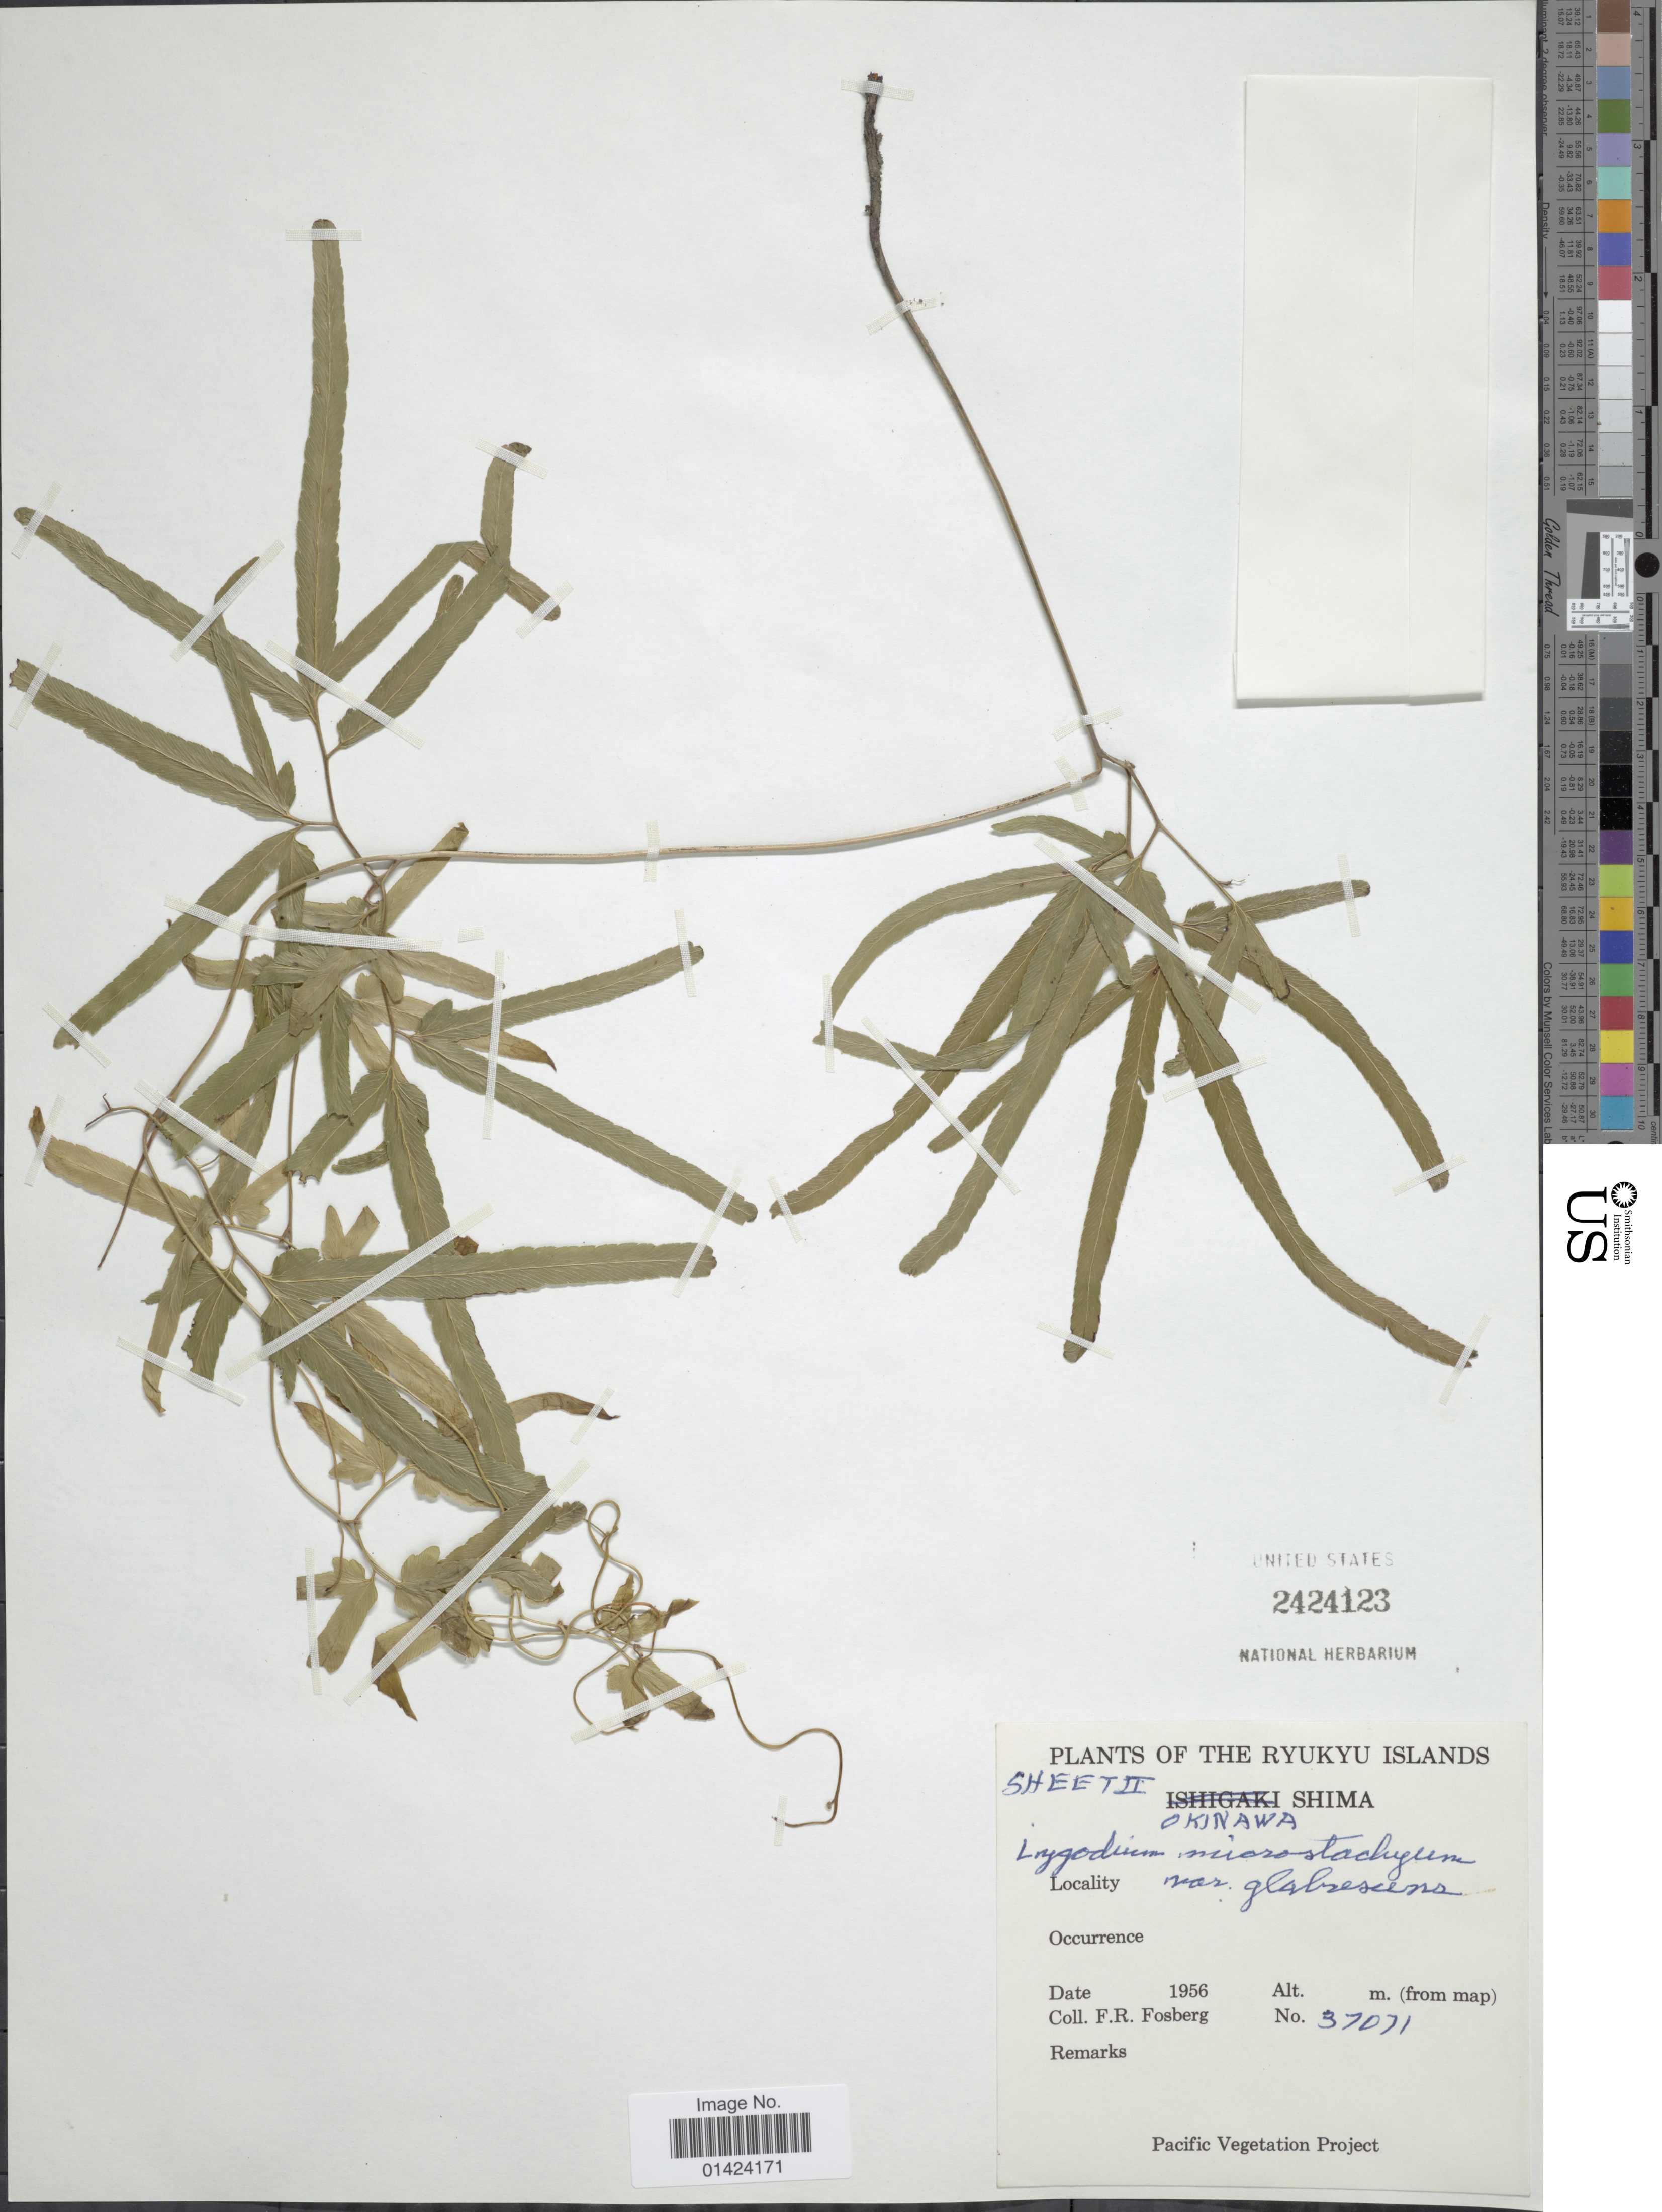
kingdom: Plantae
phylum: Tracheophyta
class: Polypodiopsida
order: Schizaeales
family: Lygodiaceae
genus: Lygodium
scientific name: Lygodium japonicum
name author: (Thunb.) Sw.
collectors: F. R. Fosberg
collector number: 37071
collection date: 1956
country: Japan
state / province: Okinawa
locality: Ryukyu Islands, Okinawa Shima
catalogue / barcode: US 2424123